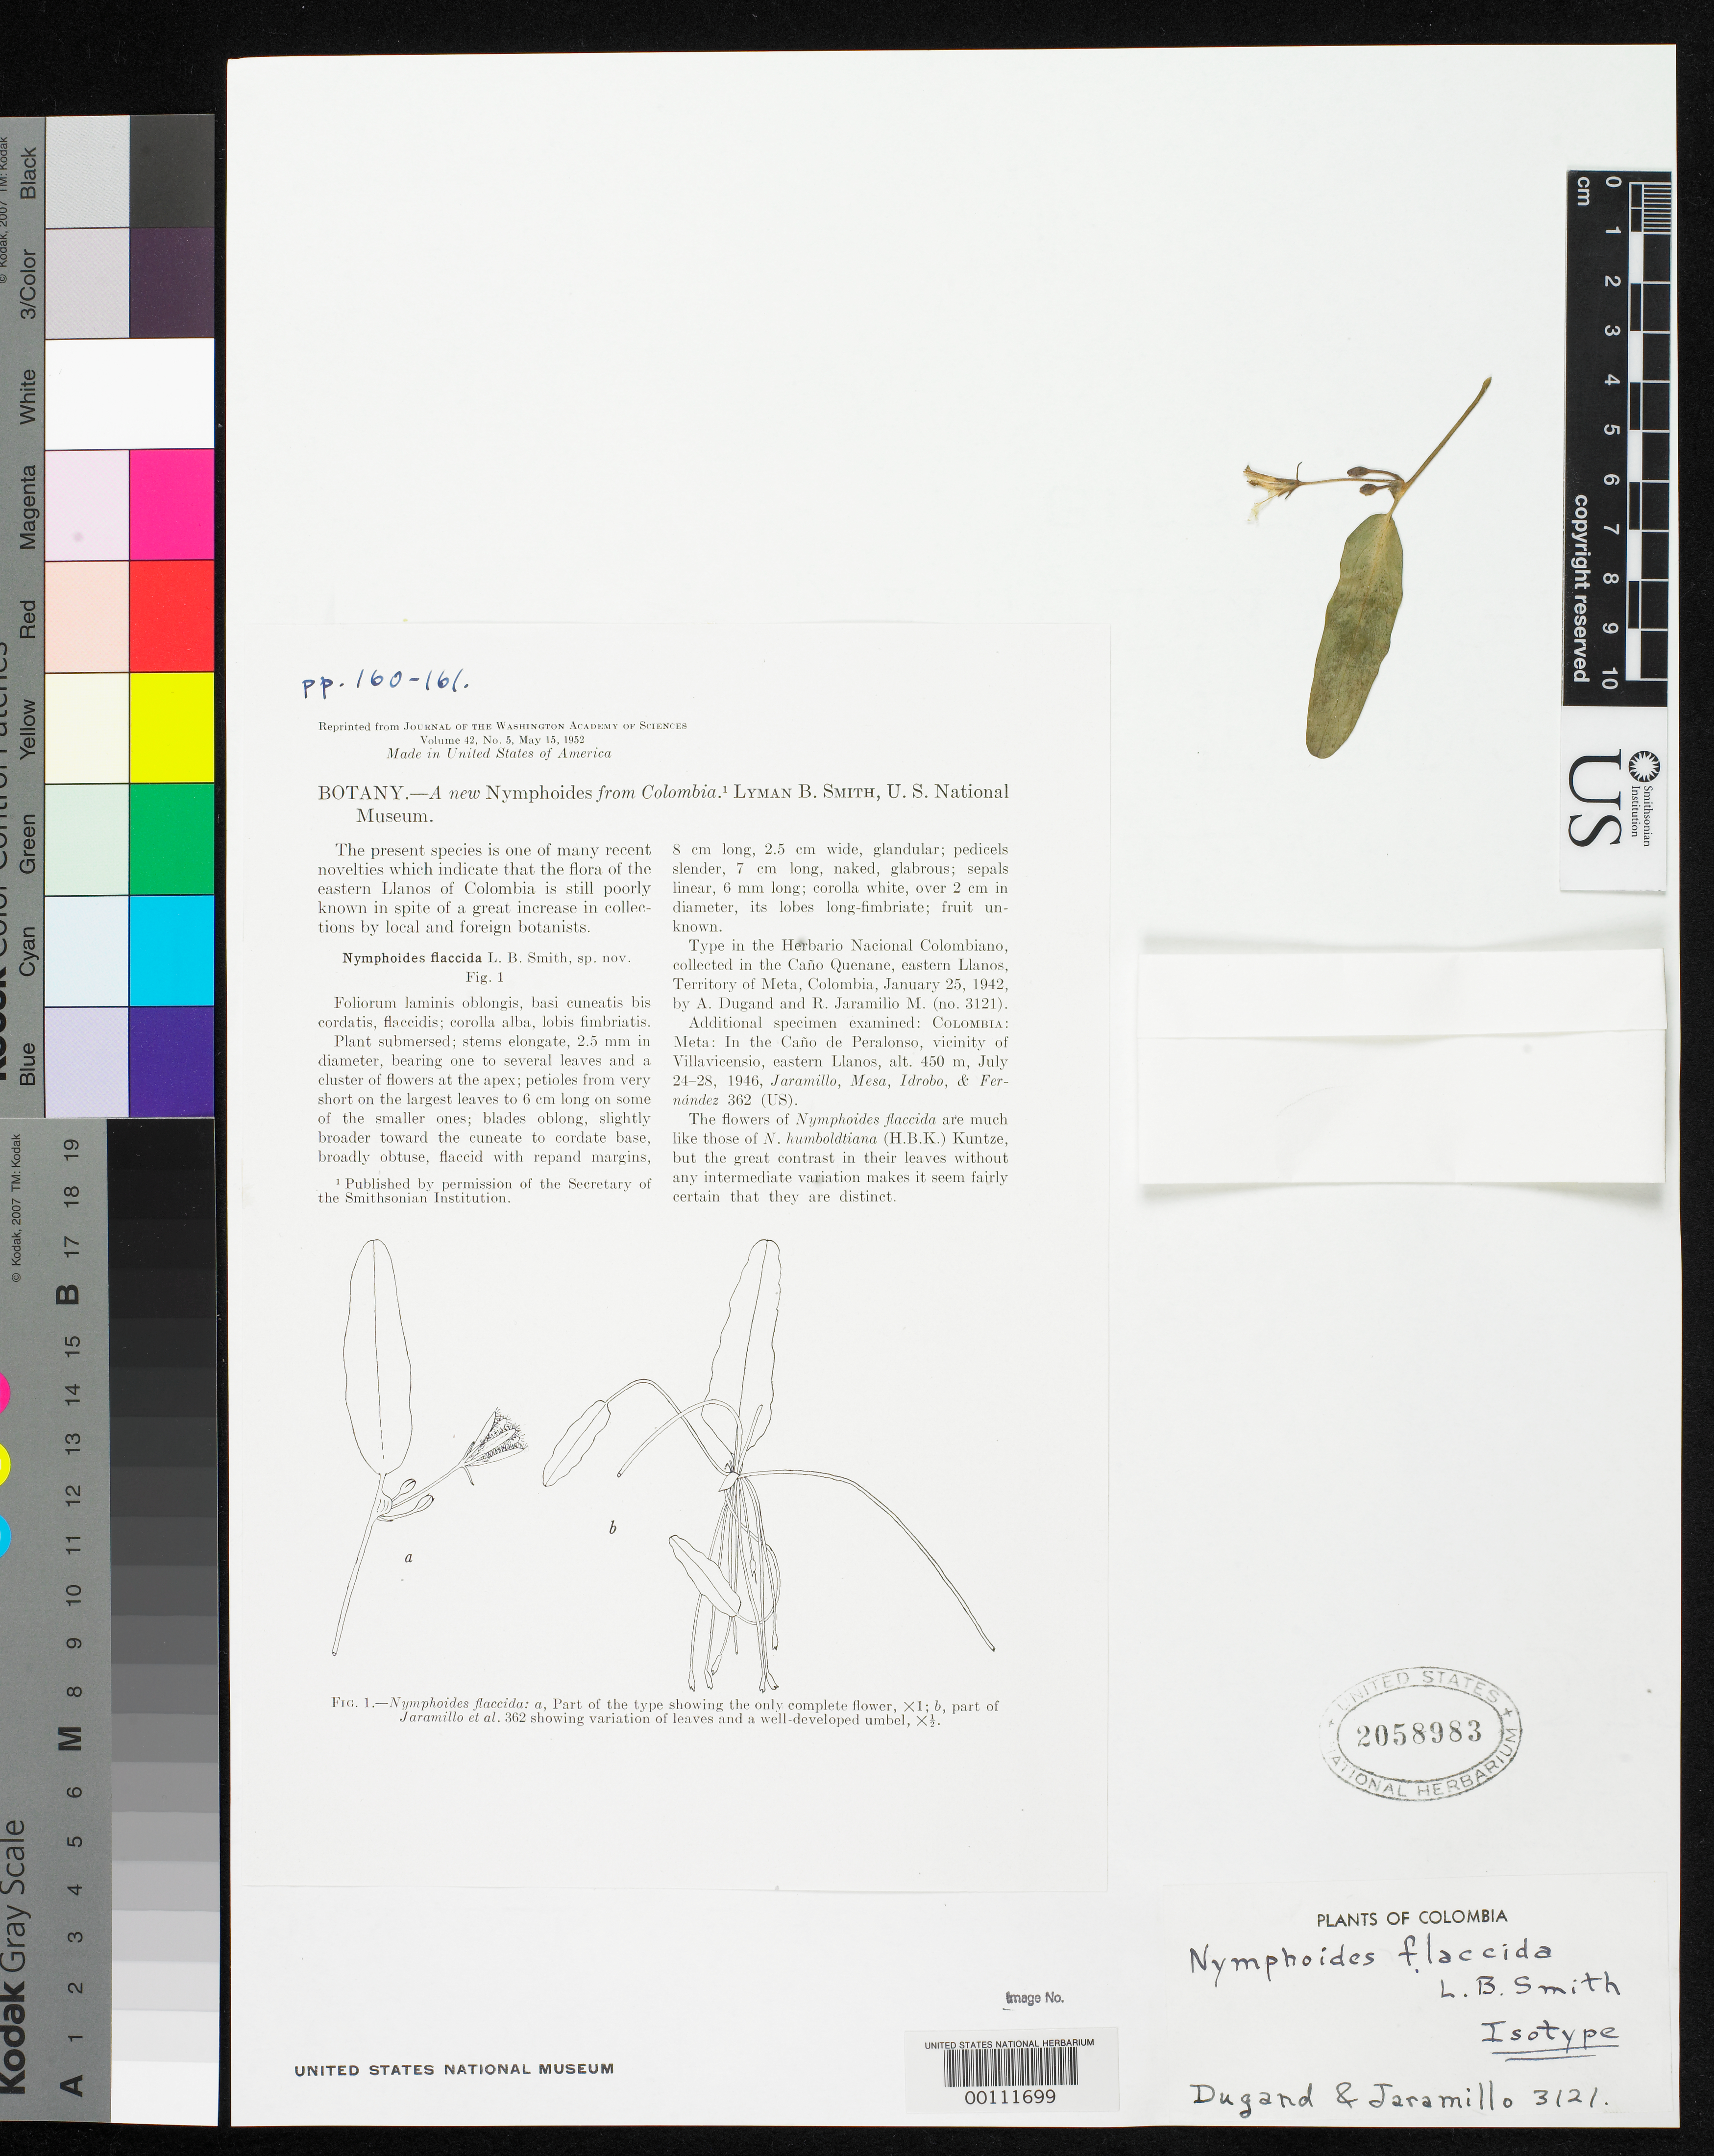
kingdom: Plantae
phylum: Tracheophyta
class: Magnoliopsida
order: Asterales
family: Menyanthaceae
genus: Nymphoides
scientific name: Nymphoides flaccida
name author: L.B. Sm.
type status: Type Fragment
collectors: A. Dugand G. & R. Jaramillo M.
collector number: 3121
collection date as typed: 25 Jan 1942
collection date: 1942-01-25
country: Colombia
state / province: Meta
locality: Caño Quenane, eastern Llanos.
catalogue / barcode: US 2058983